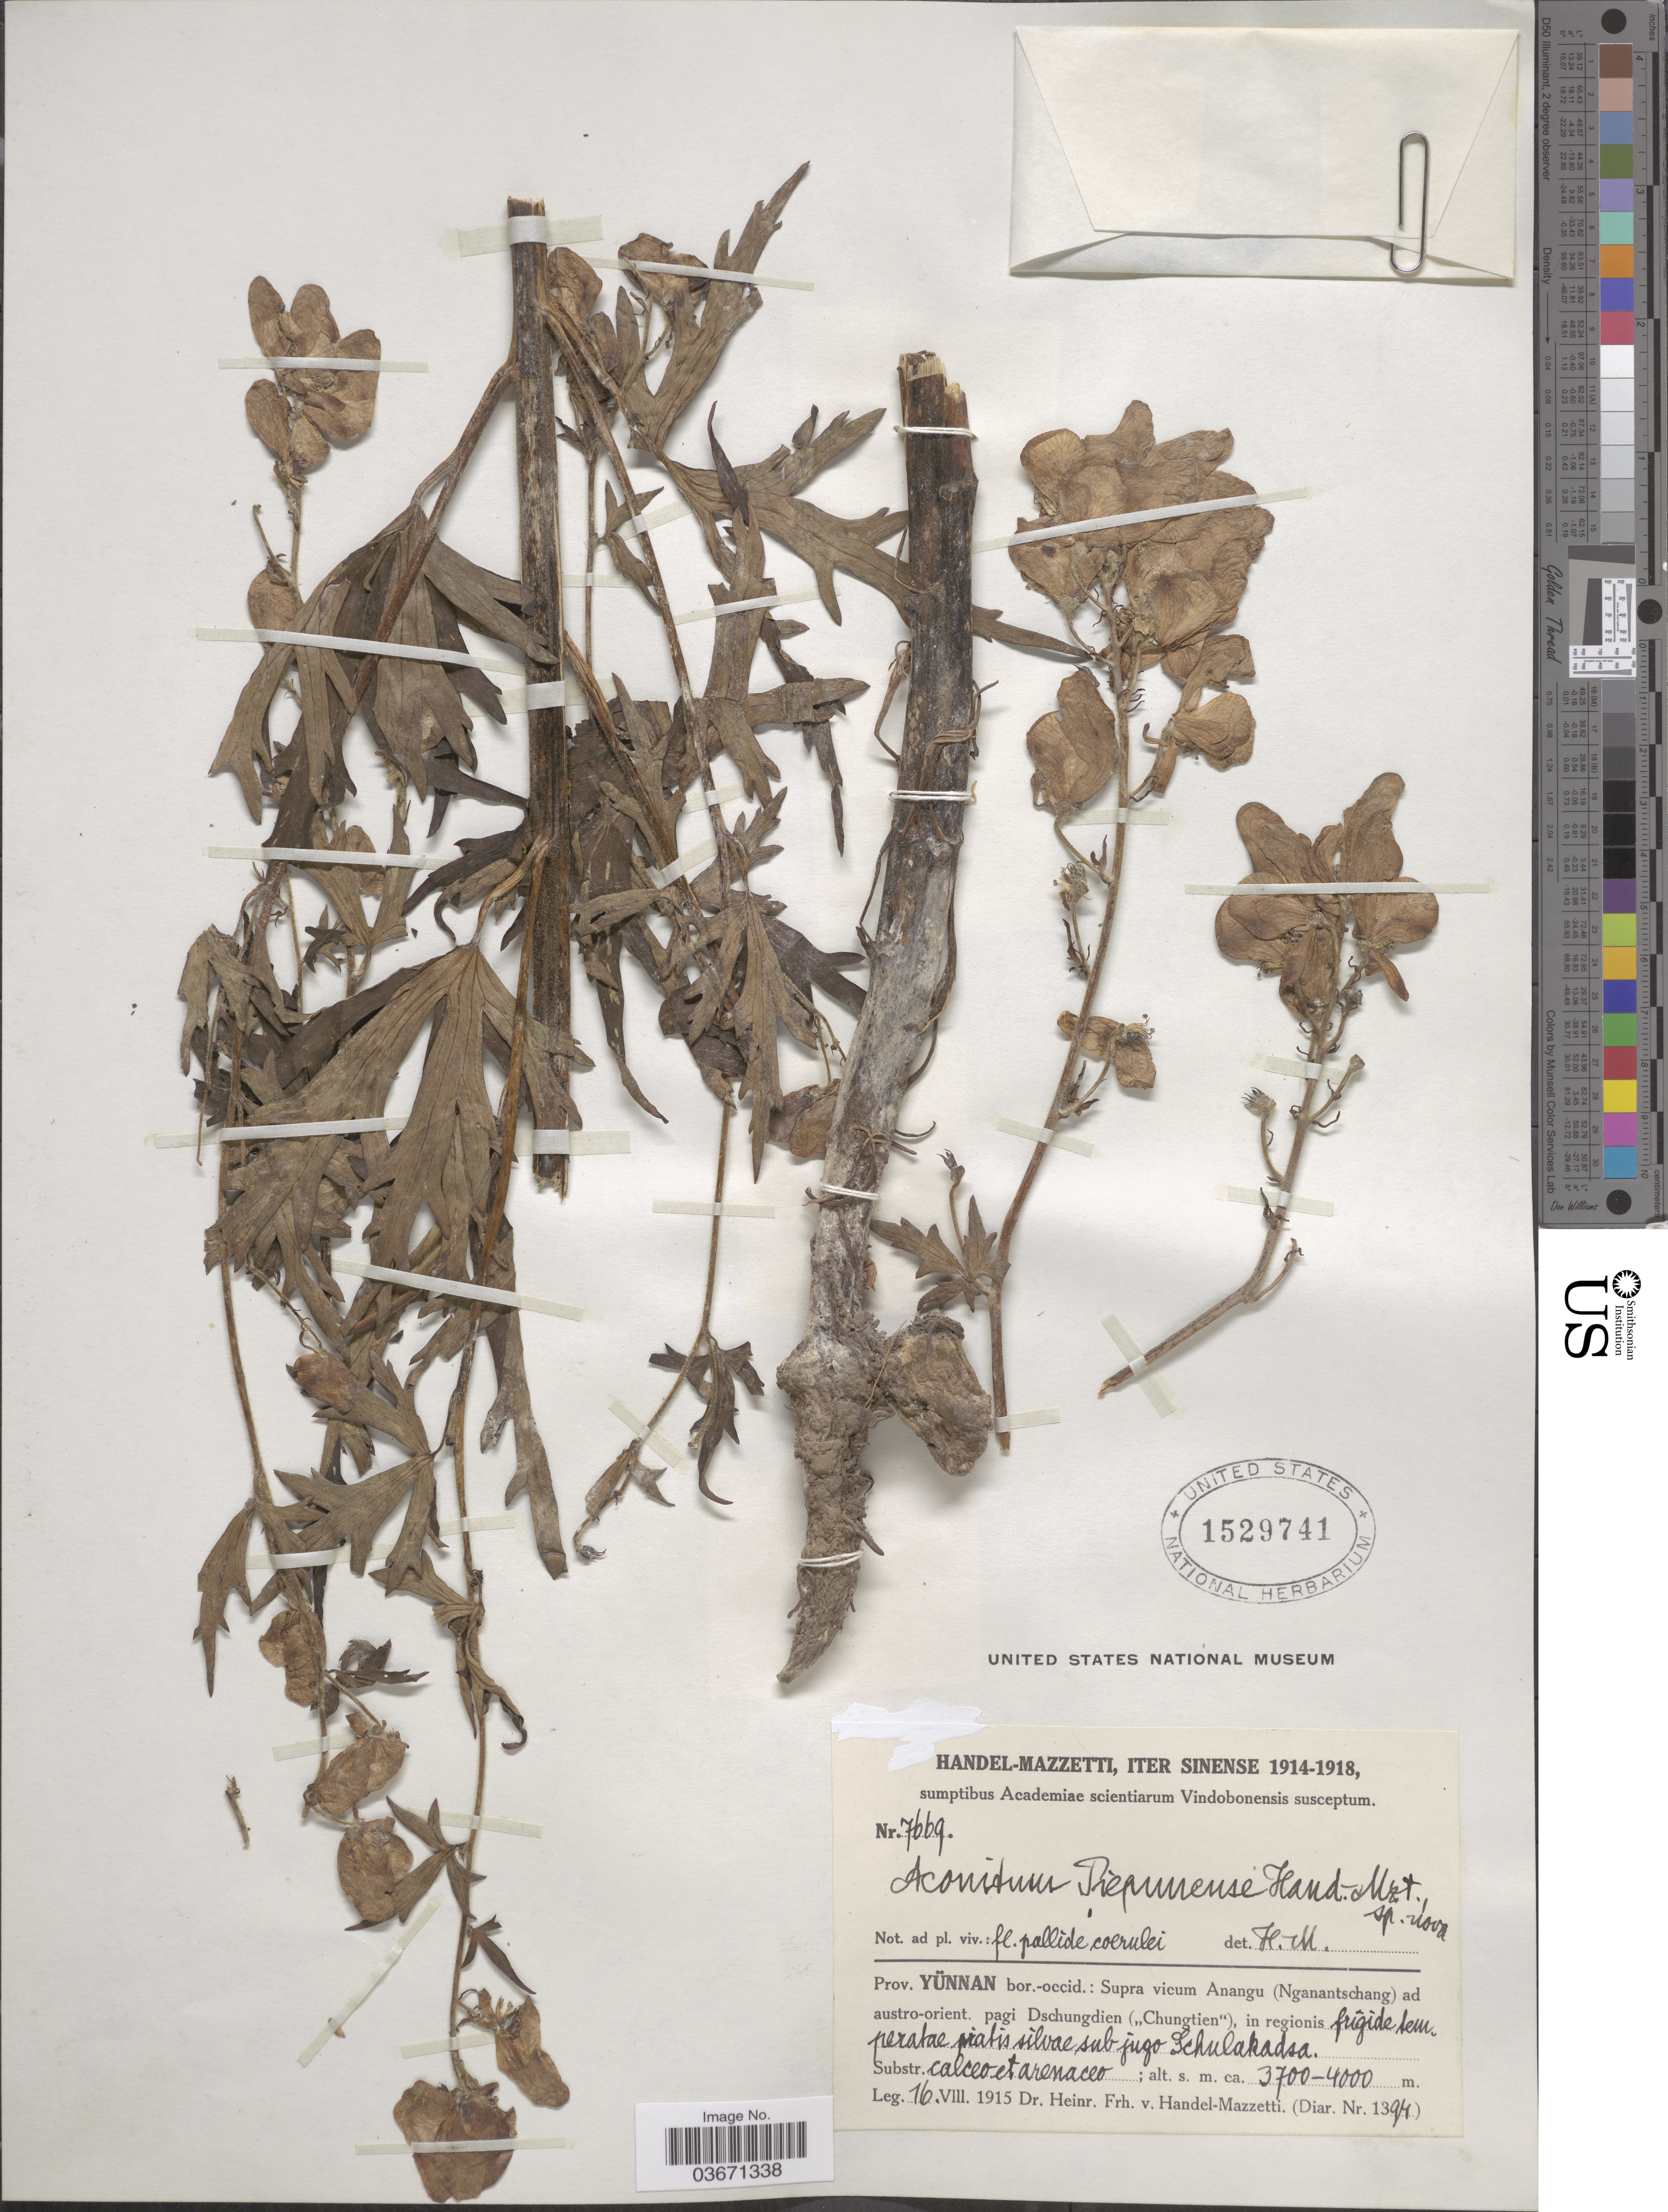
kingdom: Plantae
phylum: Tracheophyta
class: Magnoliopsida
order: Ranunculales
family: Ranunculaceae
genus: Aconitum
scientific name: Aconitum piepunense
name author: Hand.-Mazz.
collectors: H. Handel-Mazzetti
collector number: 7669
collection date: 1915-08-16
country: China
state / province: Yunnan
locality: Sinense. Prov. Yünnan bor.-occid.: Supra vicum Anangu (Nganantschang) ad austro-orient. pagi Dschungdien ("Chungtien"), in regionis frigide tem. peratae pratis silvae sub jugo Schulakadsa.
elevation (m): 3700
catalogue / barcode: US 1529741